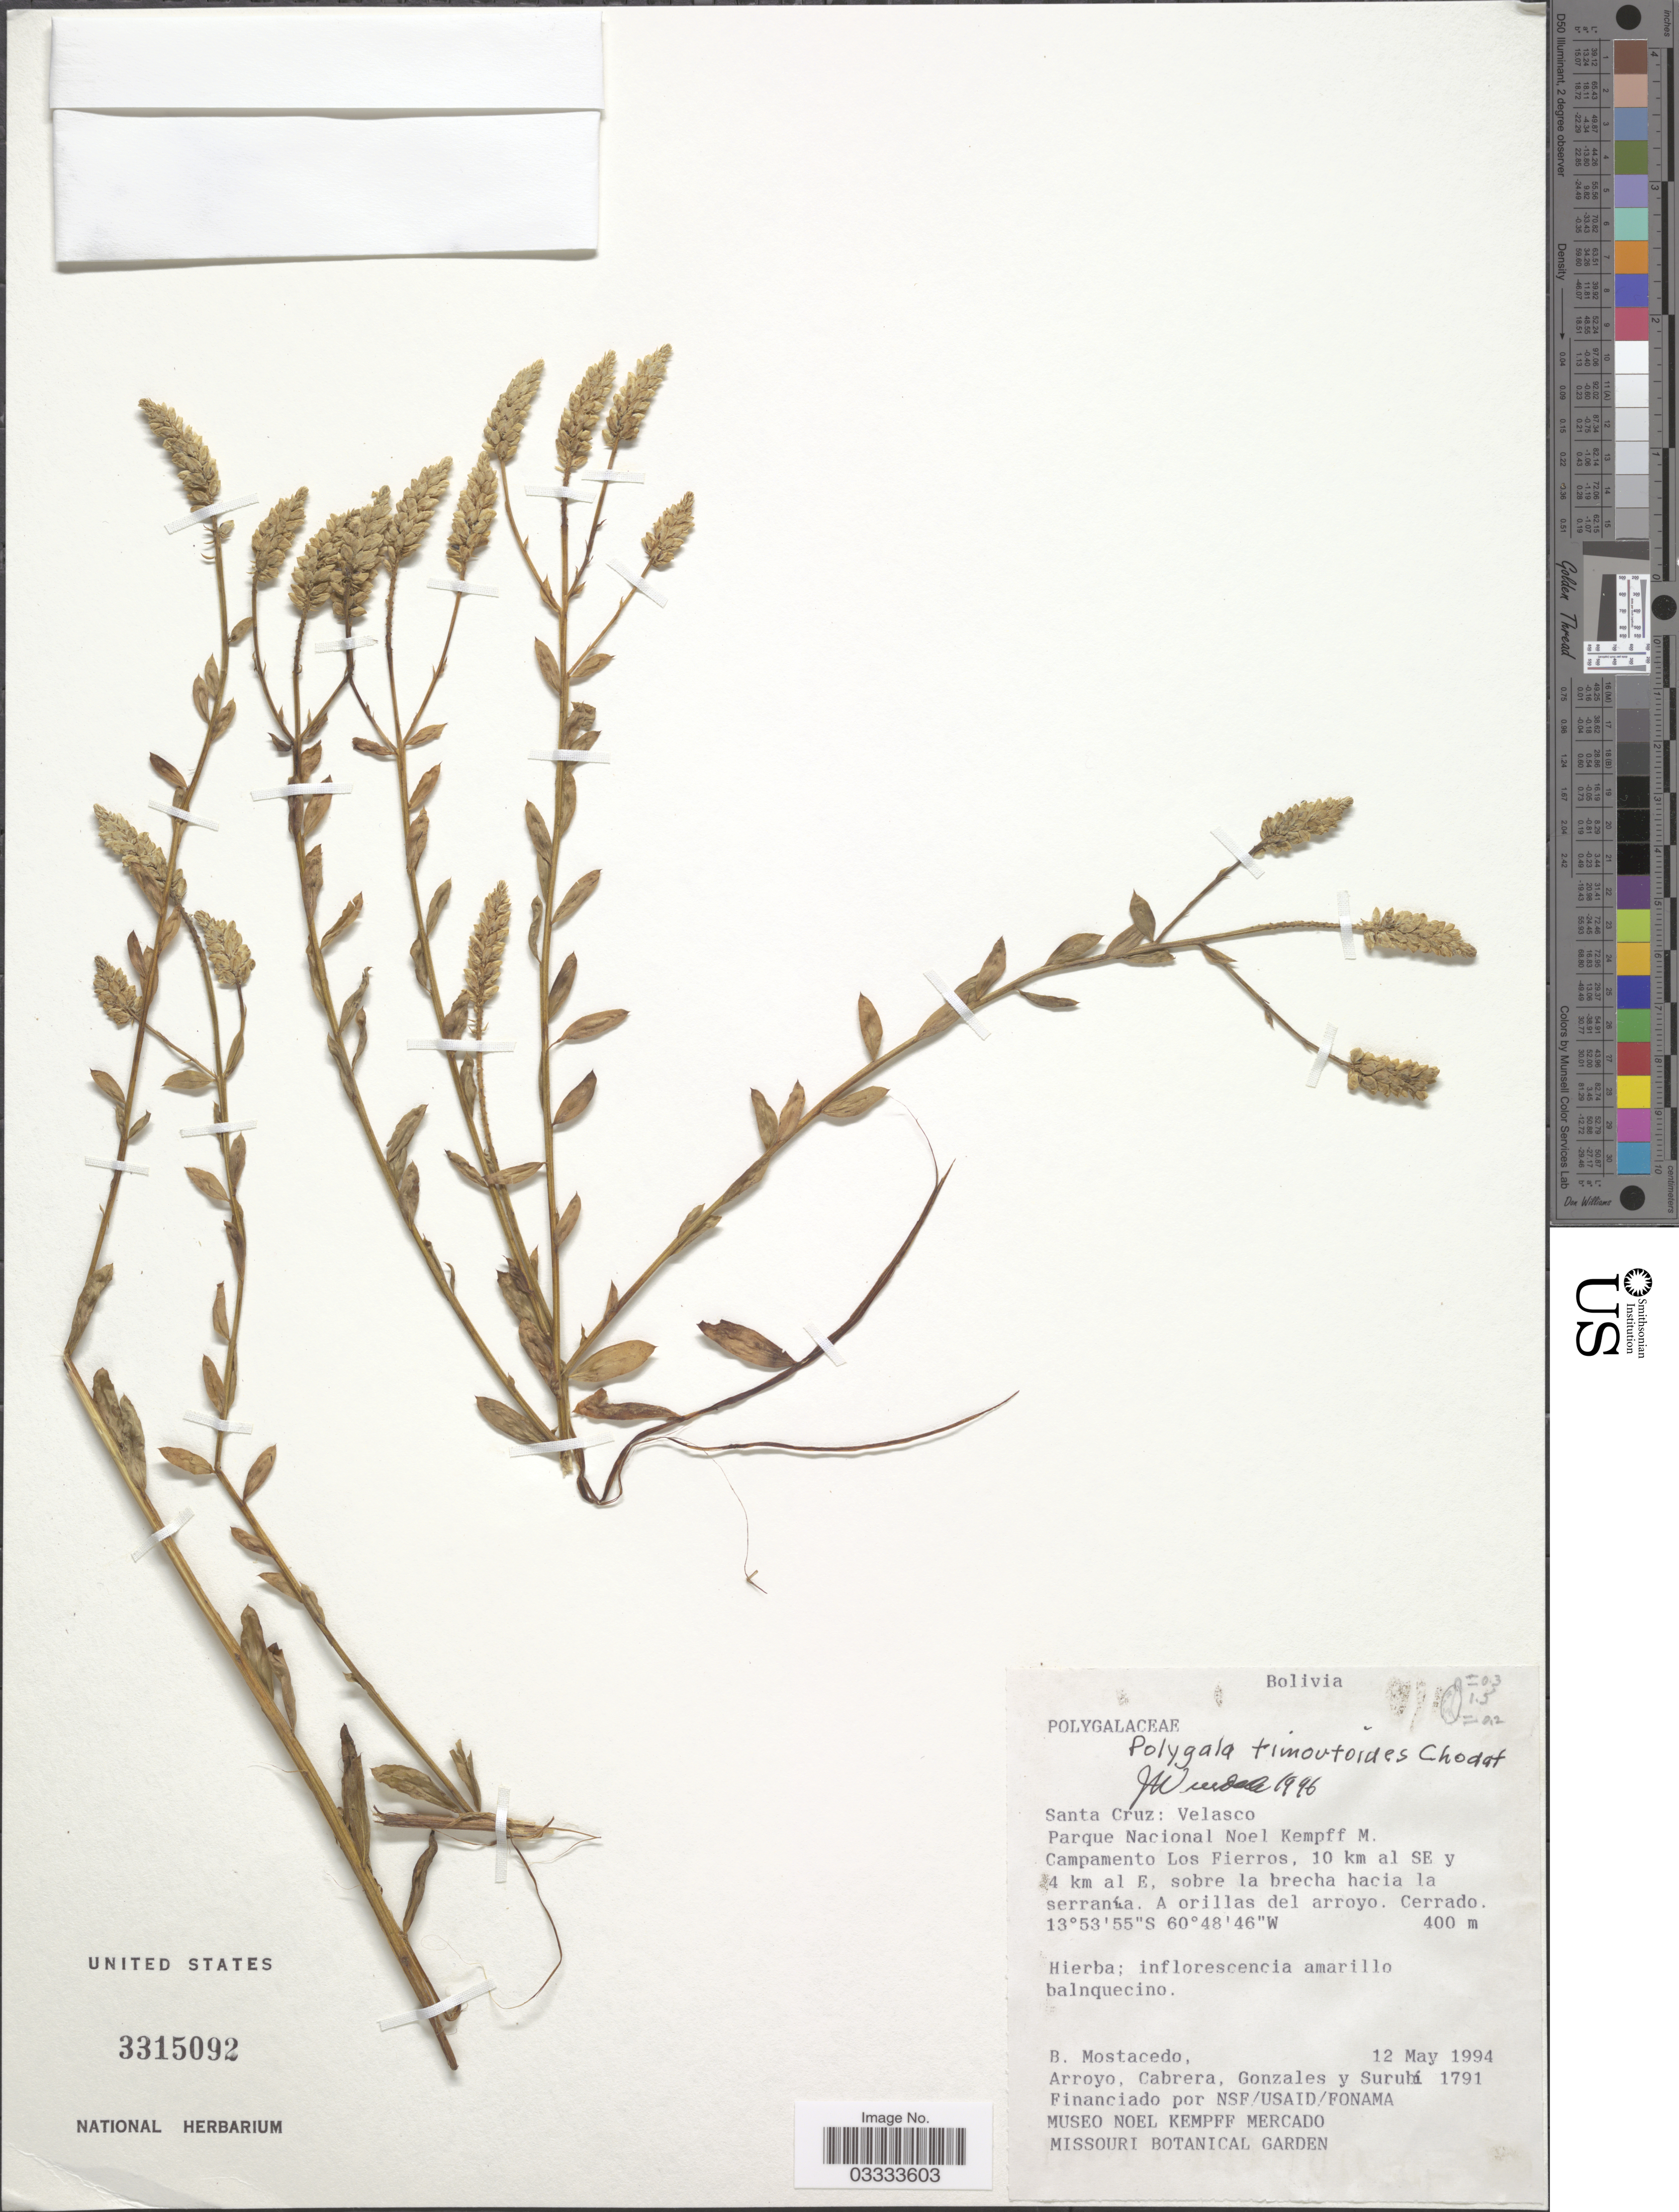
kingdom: Plantae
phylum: Tracheophyta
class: Magnoliopsida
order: Fabales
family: Polygalaceae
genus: Polygala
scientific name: Polygala hygrophila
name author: Kunth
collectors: B. Mostacedo, Arroyo, --, Cabrera, --, Gonzales, -- & Surubi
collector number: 1791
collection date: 1994-05-12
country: Bolivia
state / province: Santa Cruz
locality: Velasco. Parque Nacional Noel Kempff M. Campamento Los Fierros, 10 km al SE y 4 km al E, sobre la brecha hacia la serranía. A orillas del arroyo.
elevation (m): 400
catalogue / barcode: US 3315092